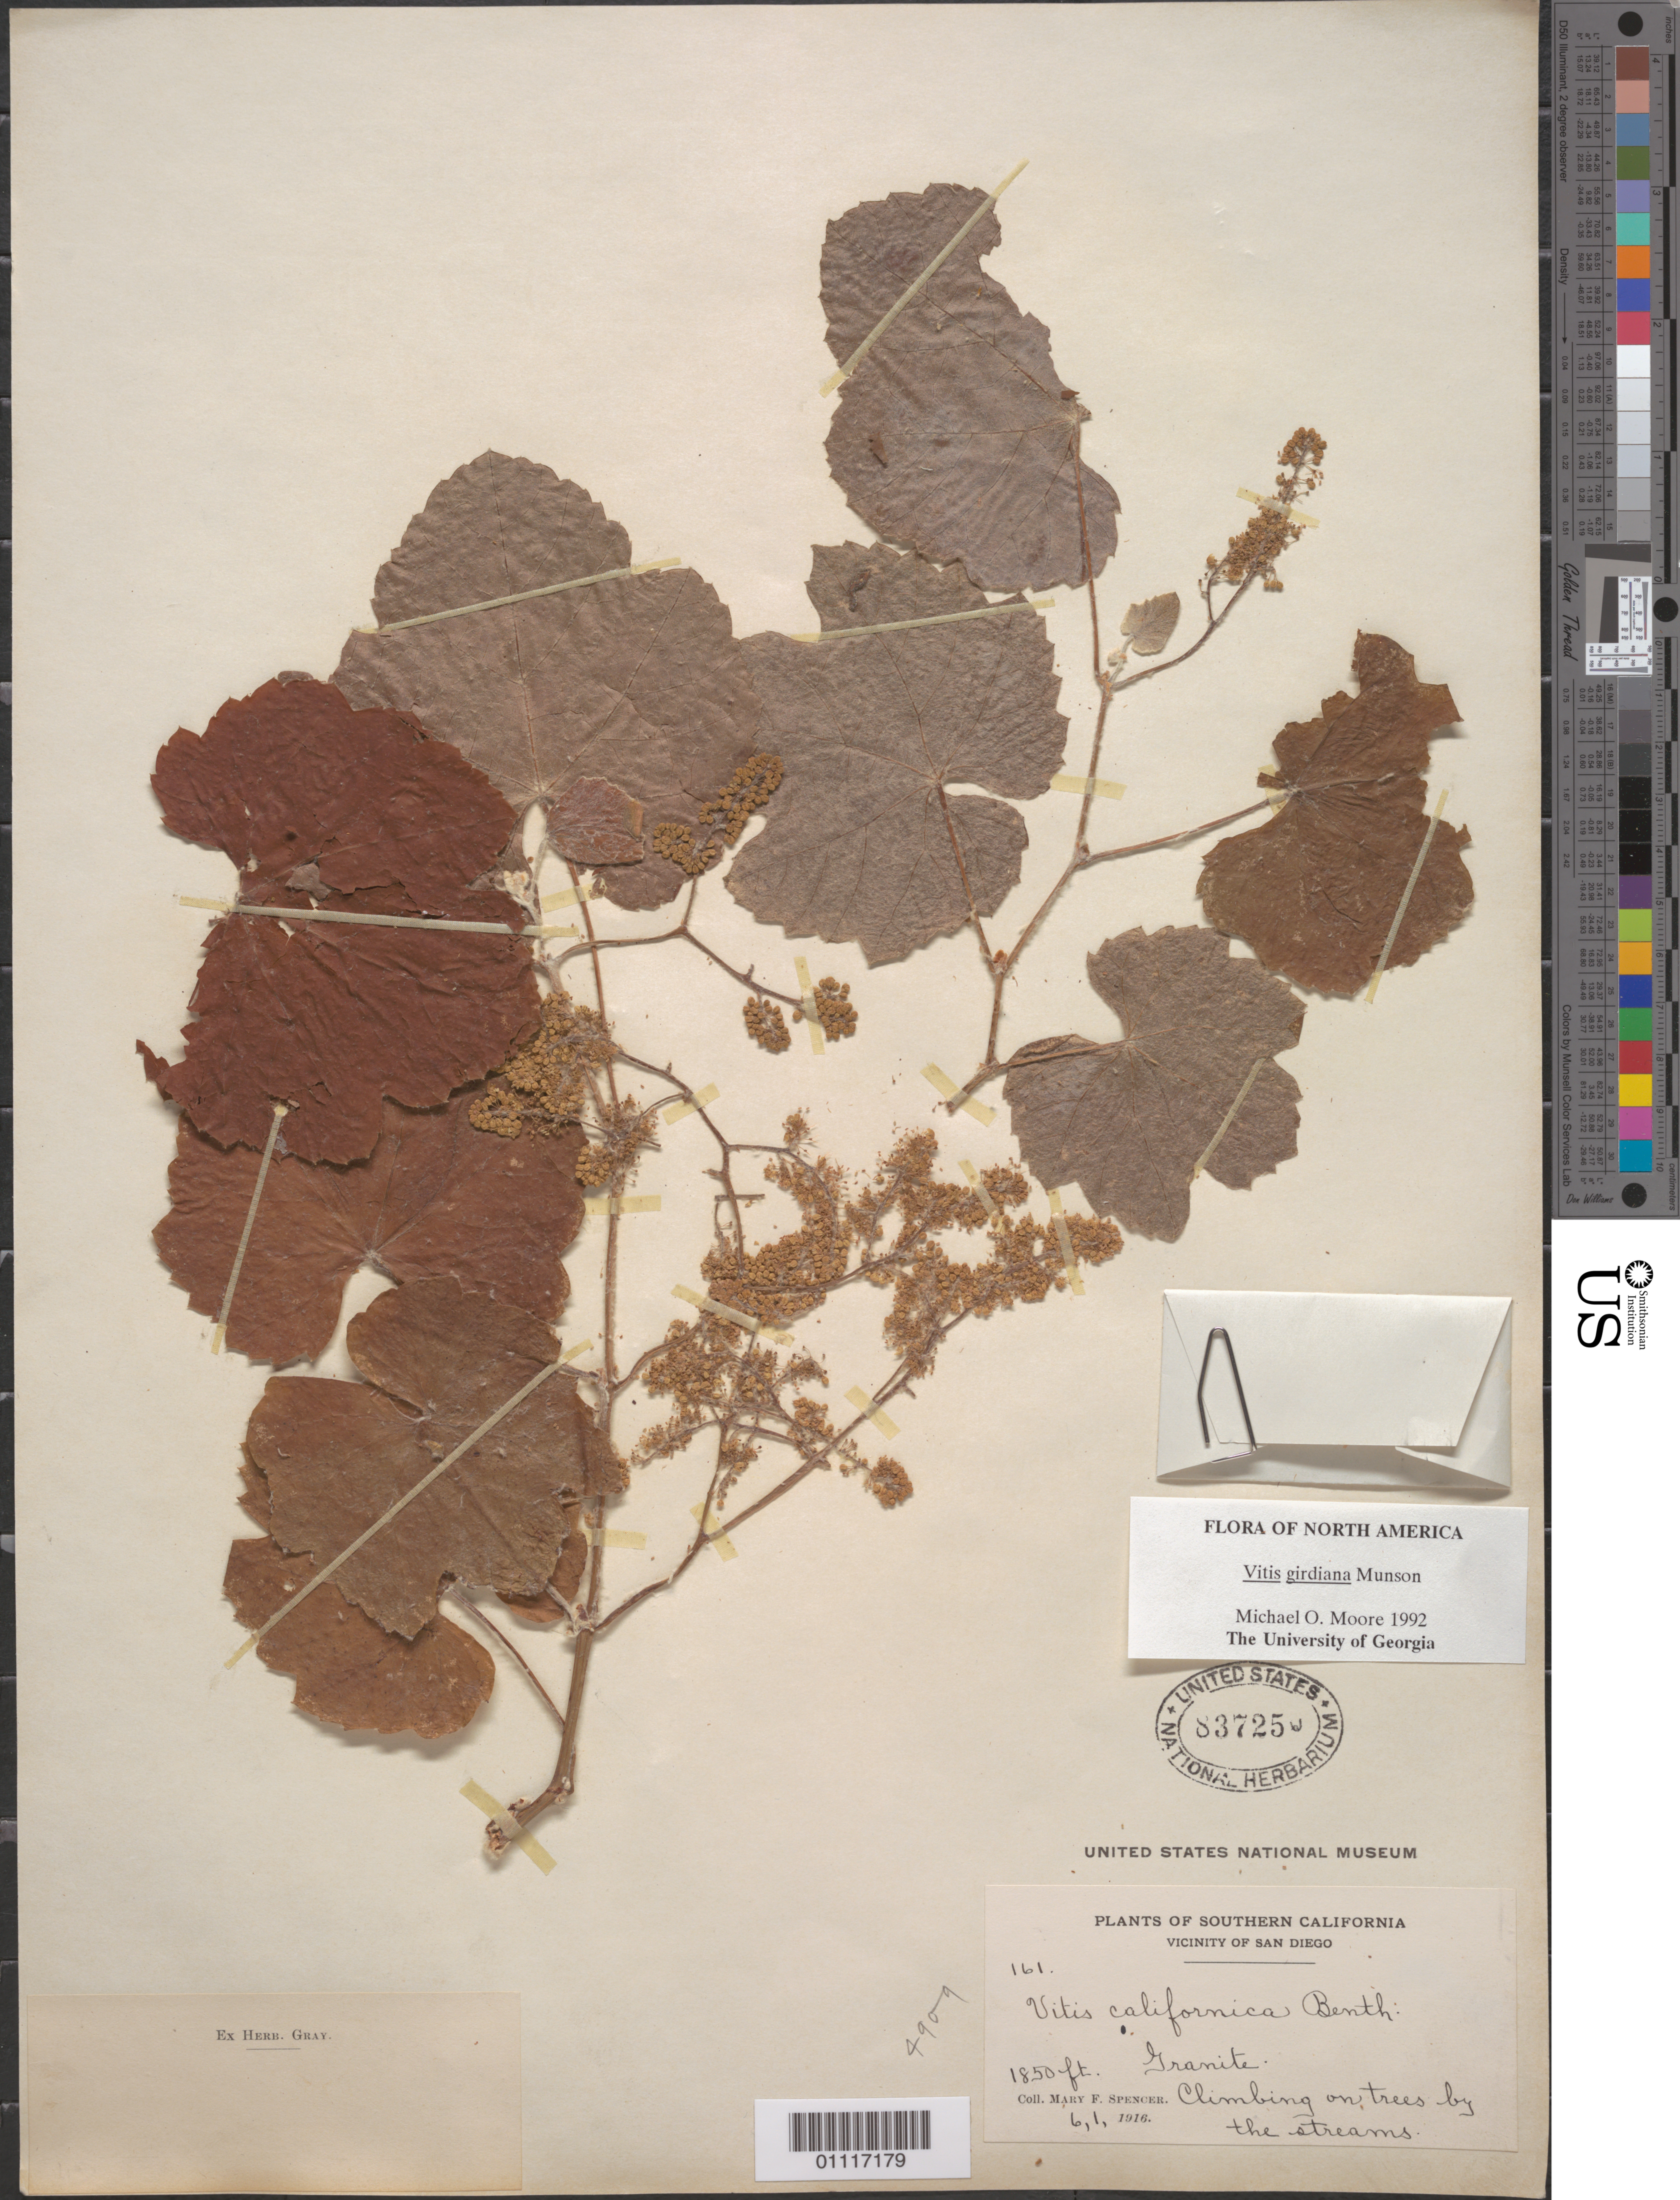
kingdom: Plantae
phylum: Tracheophyta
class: Magnoliopsida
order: Vitales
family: Vitaceae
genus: Vitis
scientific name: Vitis girdiana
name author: Munson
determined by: Moore, M. O.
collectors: M. Spencer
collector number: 161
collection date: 1916-06-01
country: United States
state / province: California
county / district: San Diego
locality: Granite, vicinity of San Diego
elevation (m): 564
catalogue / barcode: US 837250